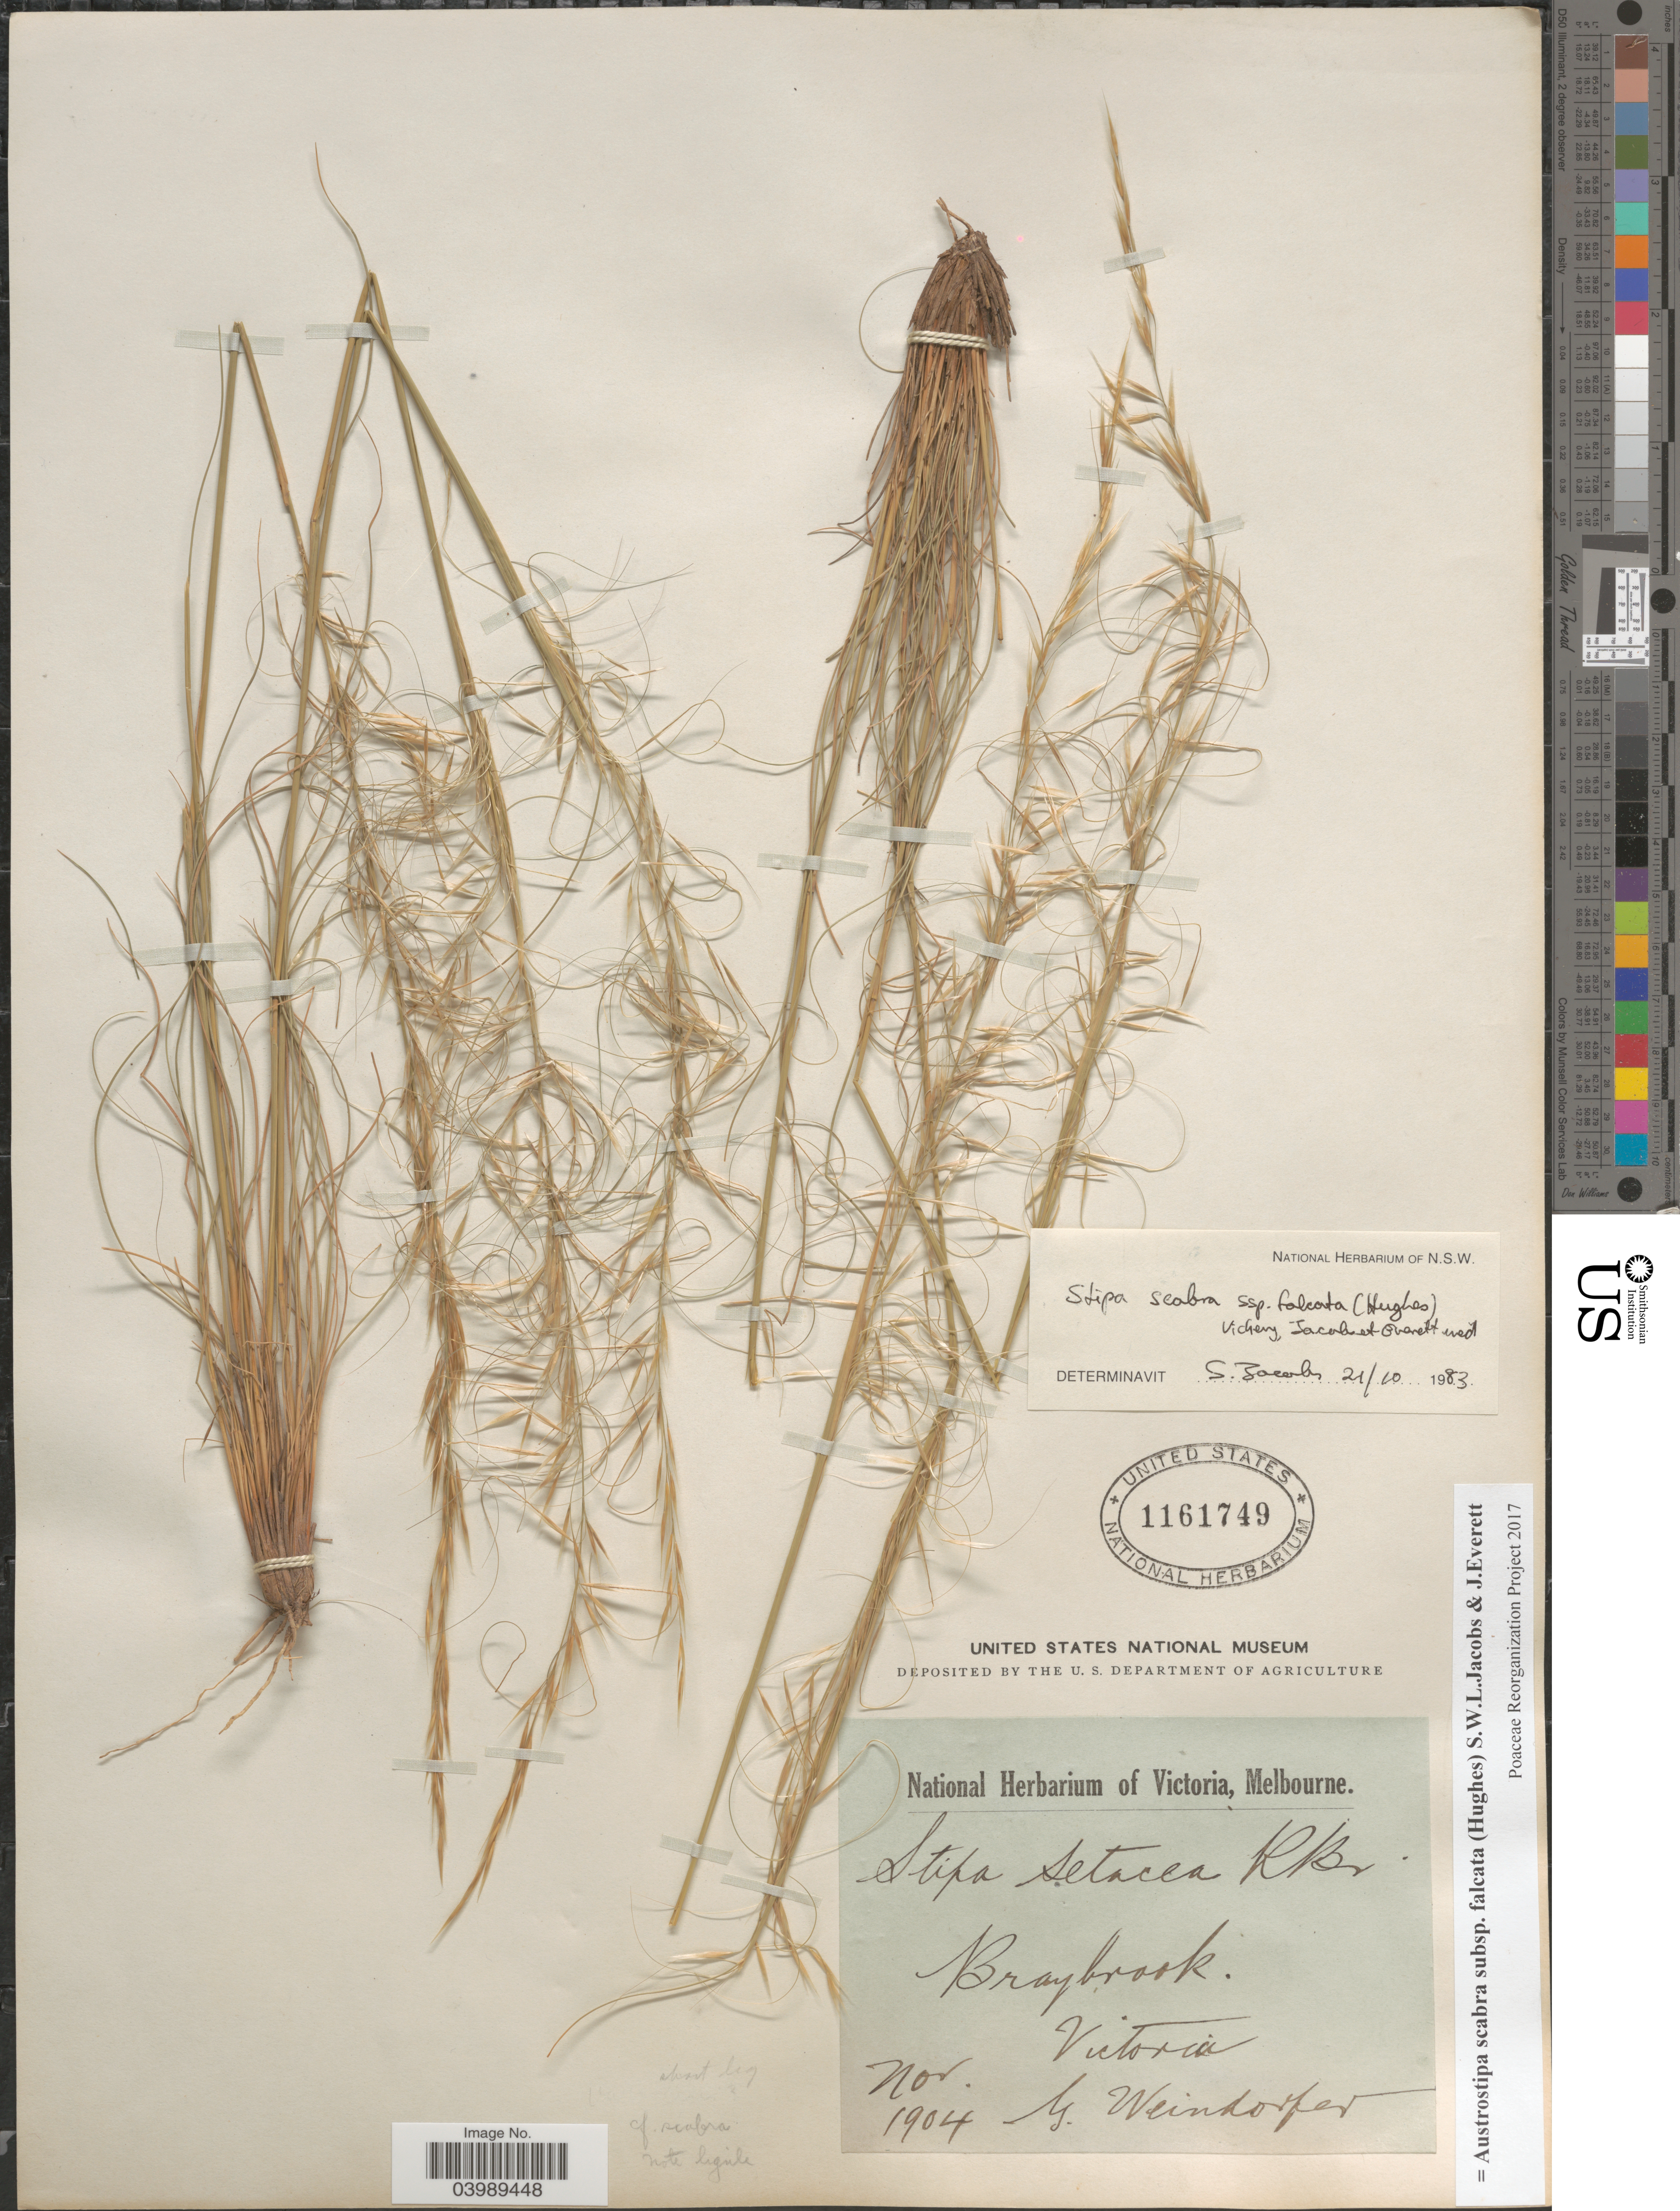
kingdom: Plantae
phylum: Tracheophyta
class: Liliopsida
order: Poales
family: Poaceae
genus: Austrostipa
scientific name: Austrostipa scabra subsp. falcata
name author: (Hughes) S.W.L. Jacobs & J. Everett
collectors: G. Weindorfer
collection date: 1904-11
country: Australia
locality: Braybrook. Victoria.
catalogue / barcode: US 1161749